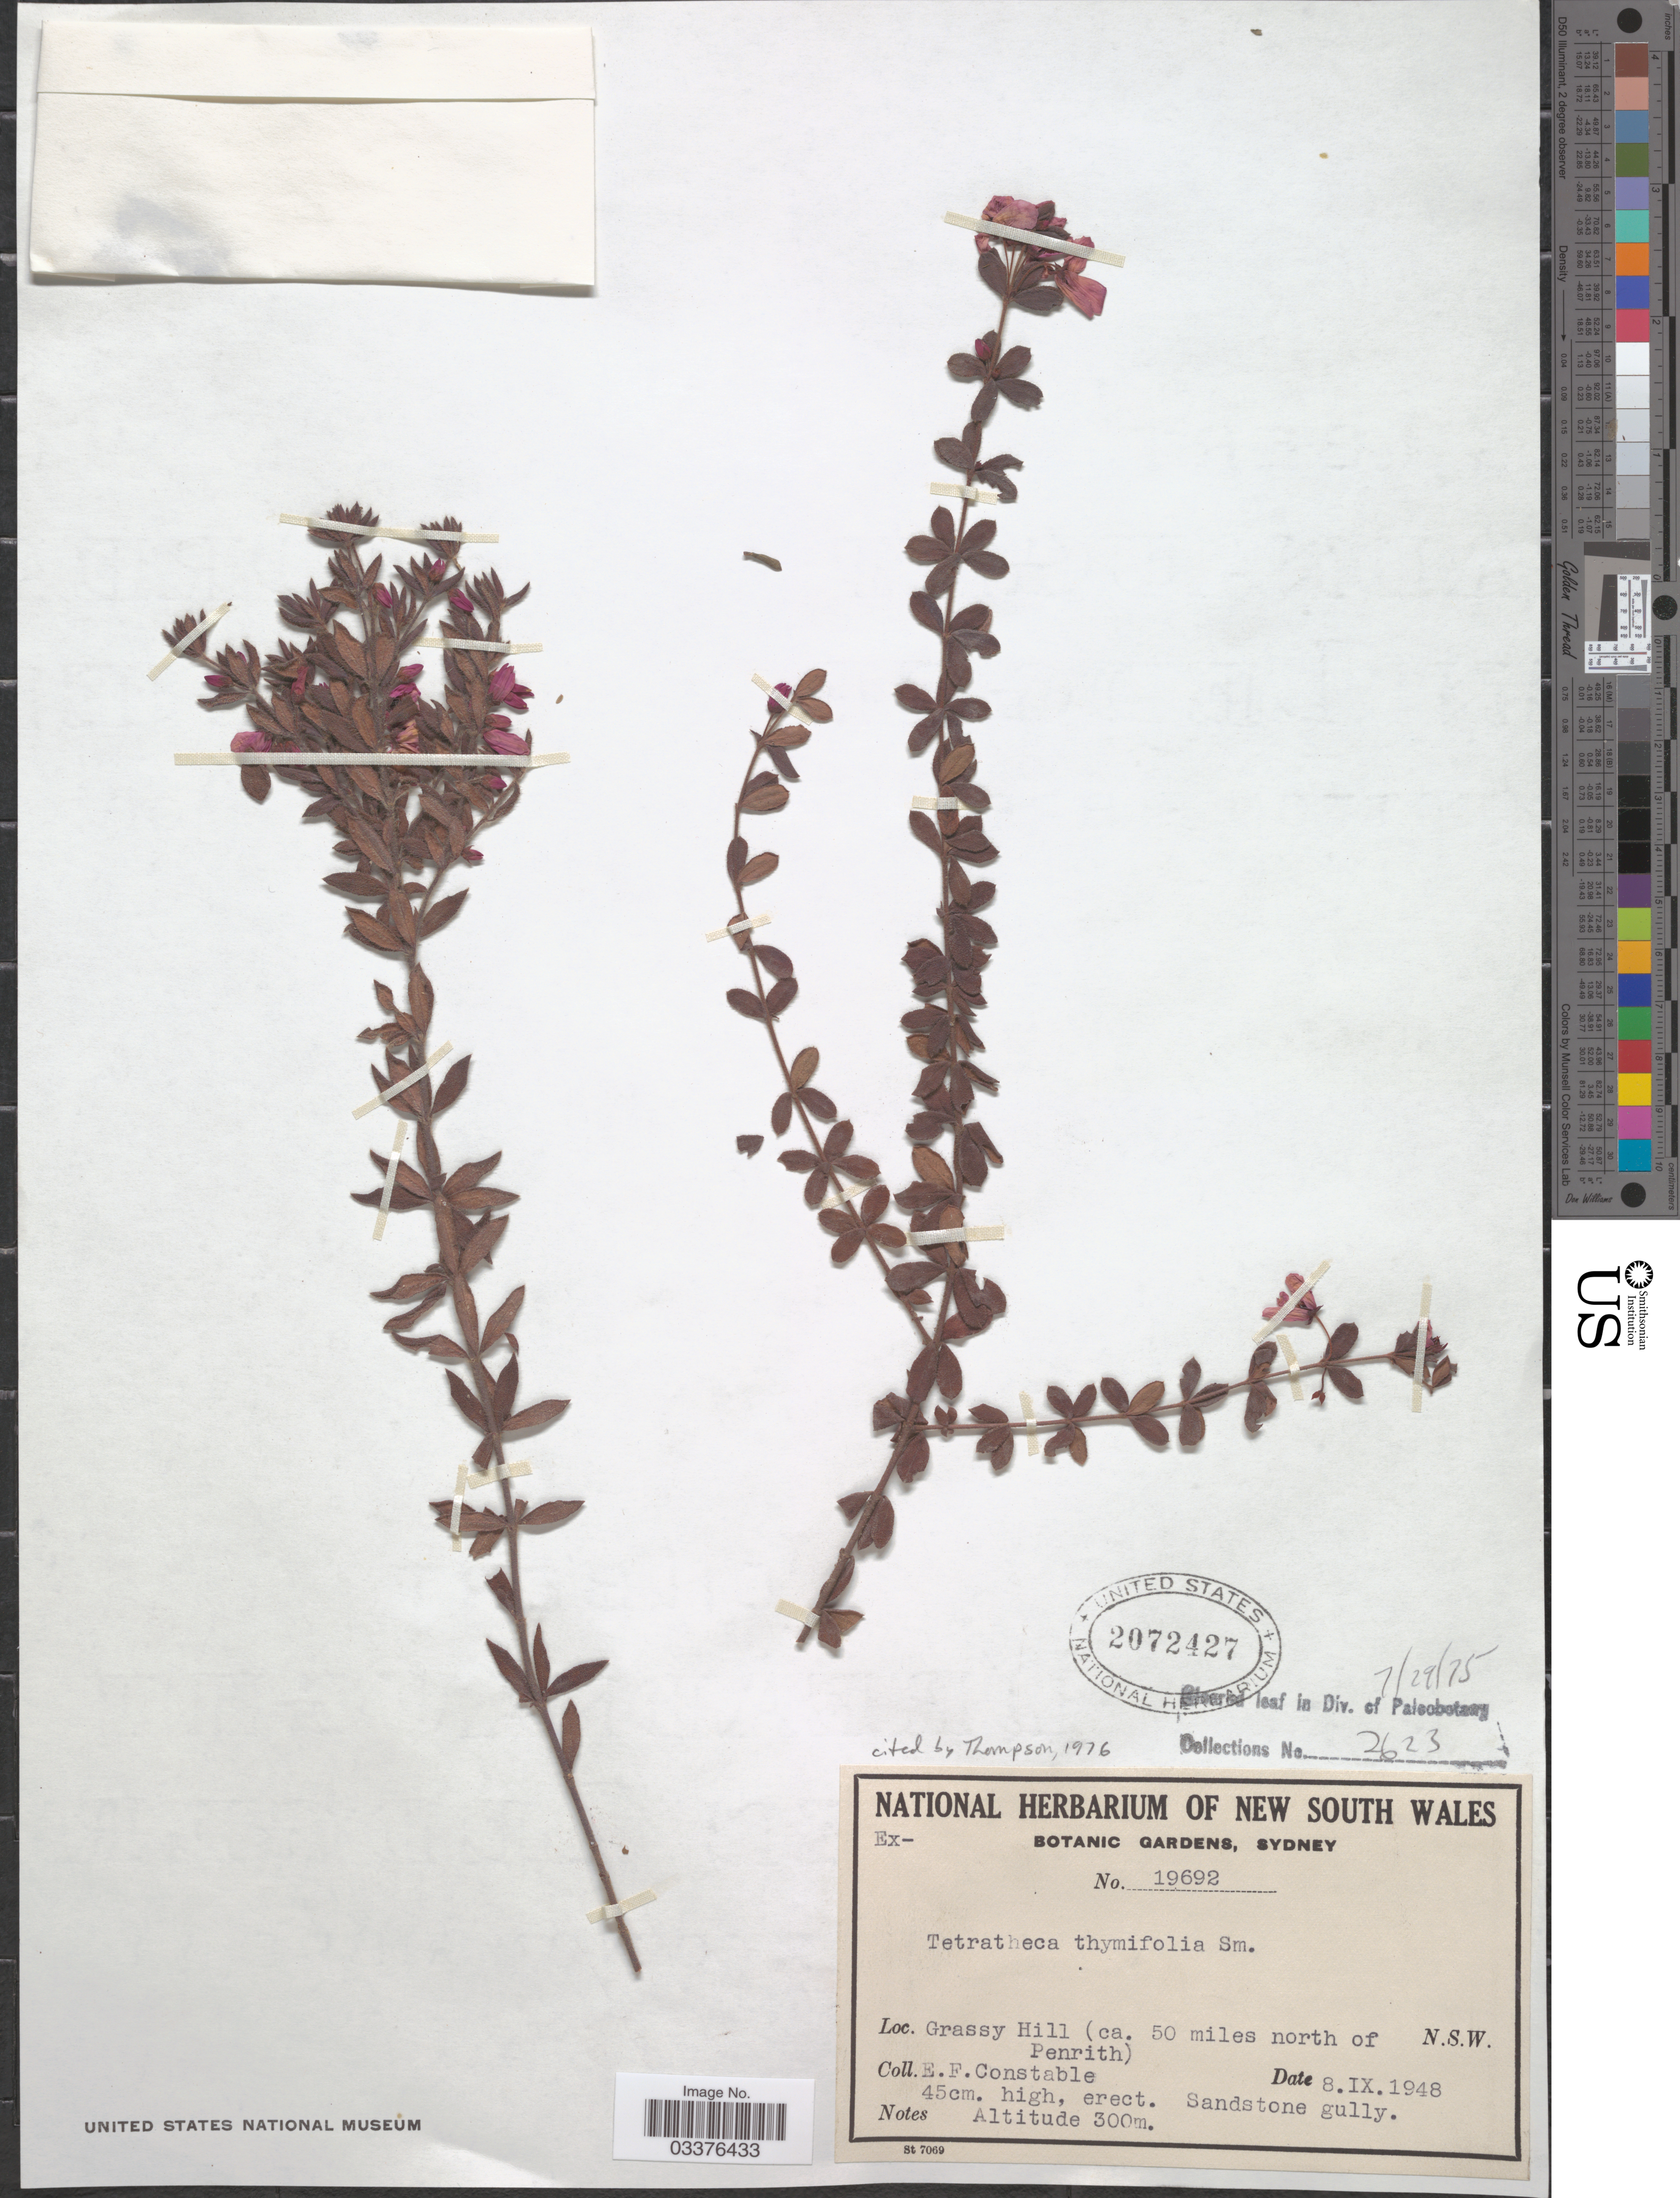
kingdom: Plantae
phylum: Tracheophyta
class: Magnoliopsida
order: Oxalidales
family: Elaeocarpaceae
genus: Tetratheca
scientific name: Tetratheca thymifolia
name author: Sm.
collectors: E. F. Constable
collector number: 19692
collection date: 1948-09-08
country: Australia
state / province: New South Wales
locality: Grassy Hill (ca. 50 miles north of Penrith).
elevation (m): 300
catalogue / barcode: US 2072427